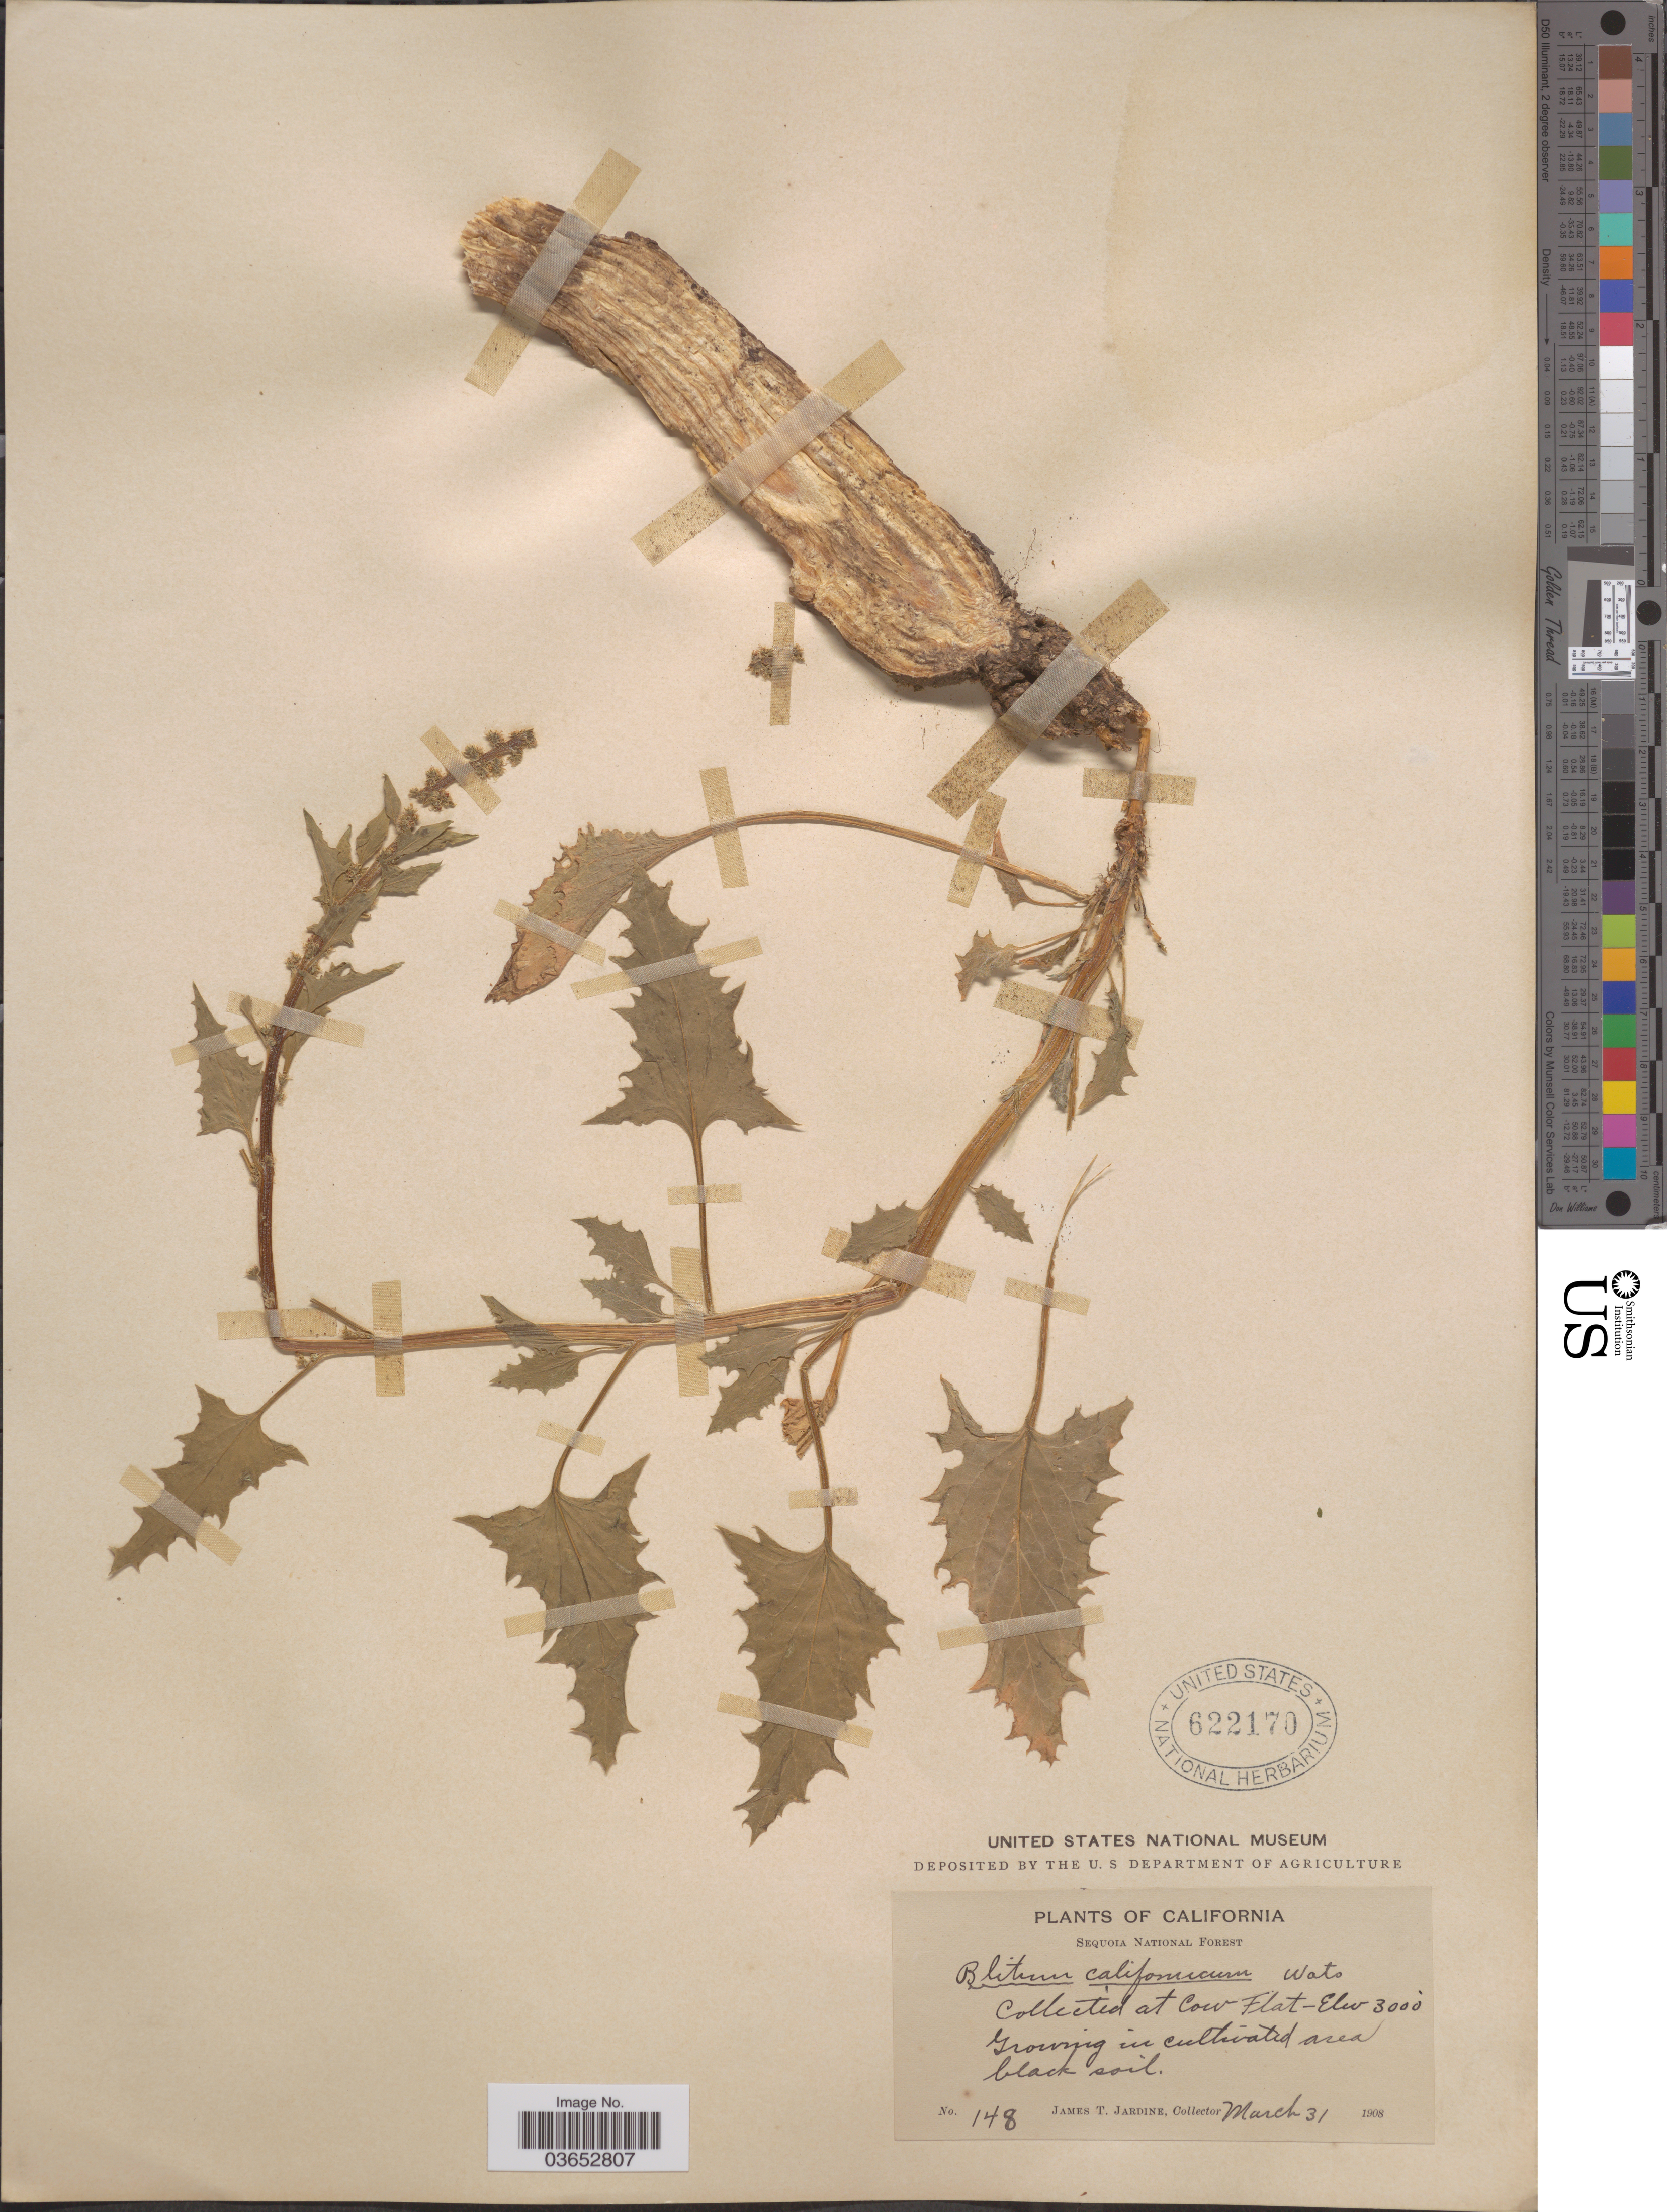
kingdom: Plantae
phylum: Tracheophyta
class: Magnoliopsida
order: Caryophyllales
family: Amaranthaceae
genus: Chenopodium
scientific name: Chenopodium californicum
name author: S. Watson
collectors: J. T. Jardine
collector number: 148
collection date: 1908-03-31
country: United States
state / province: California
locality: Sequoia National Forest. Cow Flat.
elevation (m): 914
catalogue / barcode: US 622170